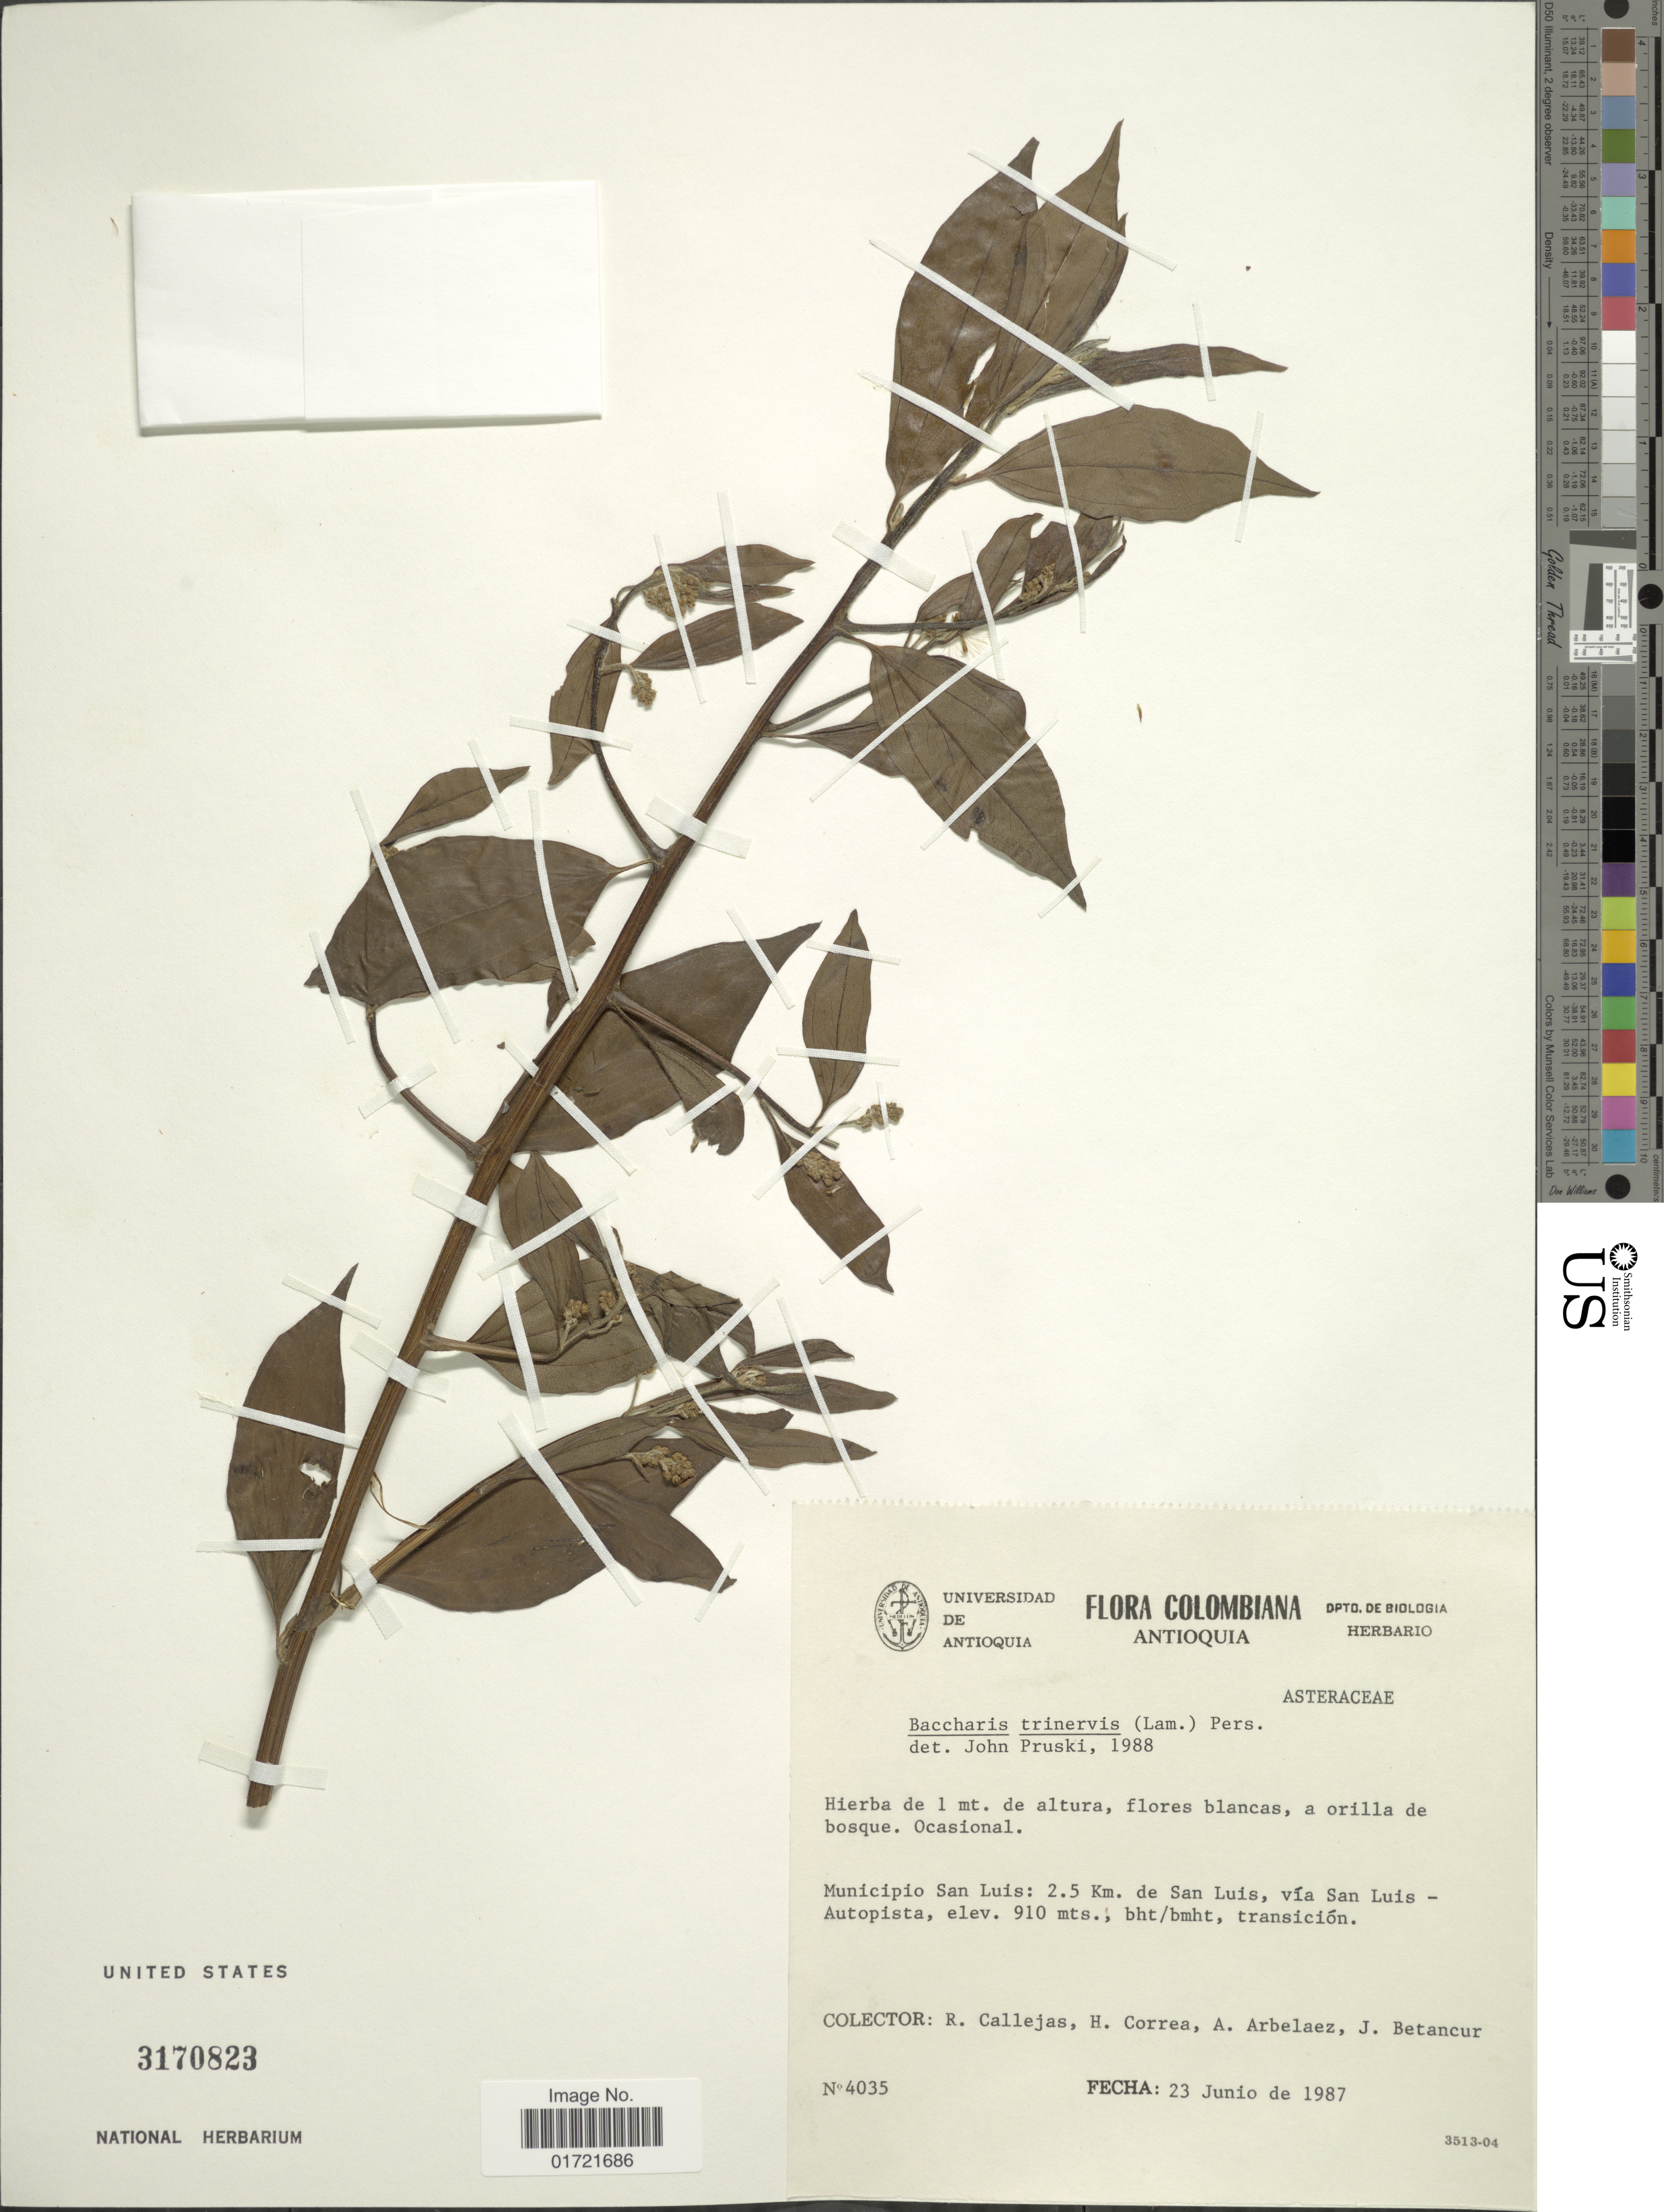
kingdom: Plantae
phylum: Tracheophyta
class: Magnoliopsida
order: Asterales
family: Asteraceae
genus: Baccharis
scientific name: Baccharis trinervis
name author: (Lam.) Pers.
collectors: R. Callejas, H. Correa, A. Arbelaez & J. Betancur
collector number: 4035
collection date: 1987-06-23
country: Colombia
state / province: Antioquia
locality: Municipio San Luis: 2.5 Km. de San Luis, via San Luis-Autopista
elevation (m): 910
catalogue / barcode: US 3170823